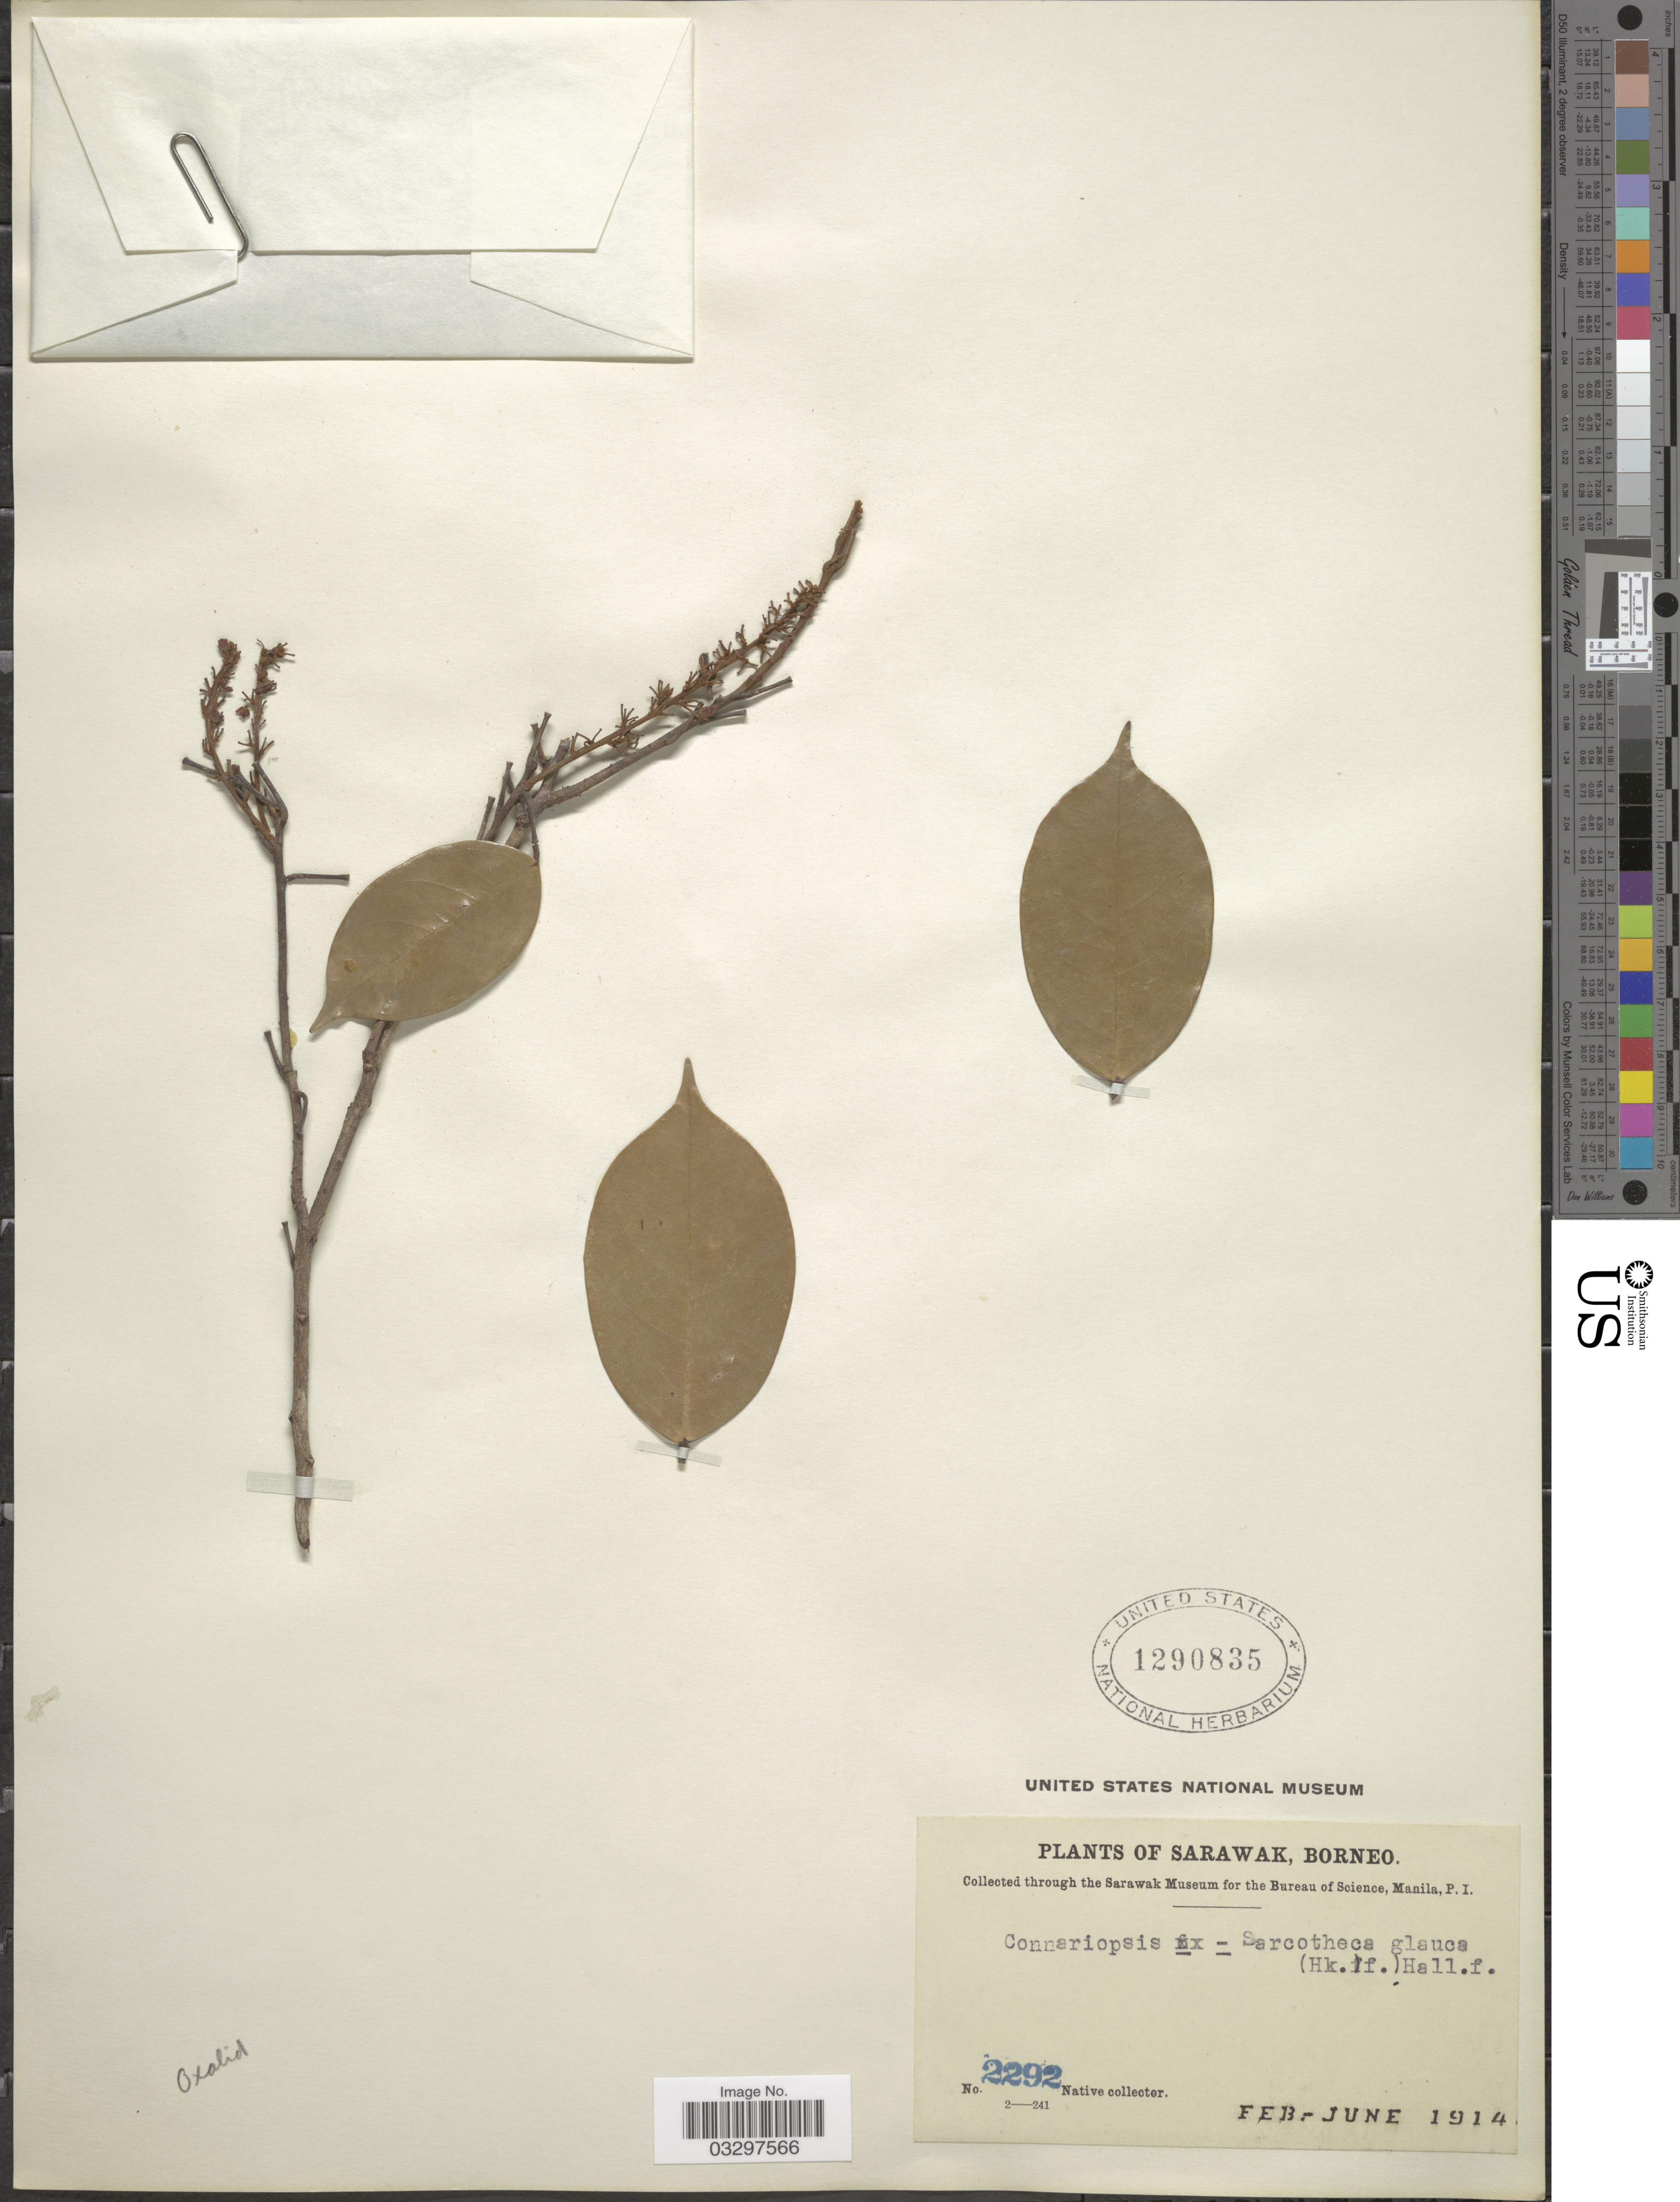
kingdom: Plantae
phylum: Tracheophyta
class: Magnoliopsida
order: Oxalidales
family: Oxalidaceae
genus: Sarcotheca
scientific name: Sarcotheca glauca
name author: (Hook. f.) Hallier f.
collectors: Native collector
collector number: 2292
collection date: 1914-02/1914-06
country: Malaysia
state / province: Sarawak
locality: Borneo.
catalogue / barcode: US 1290835